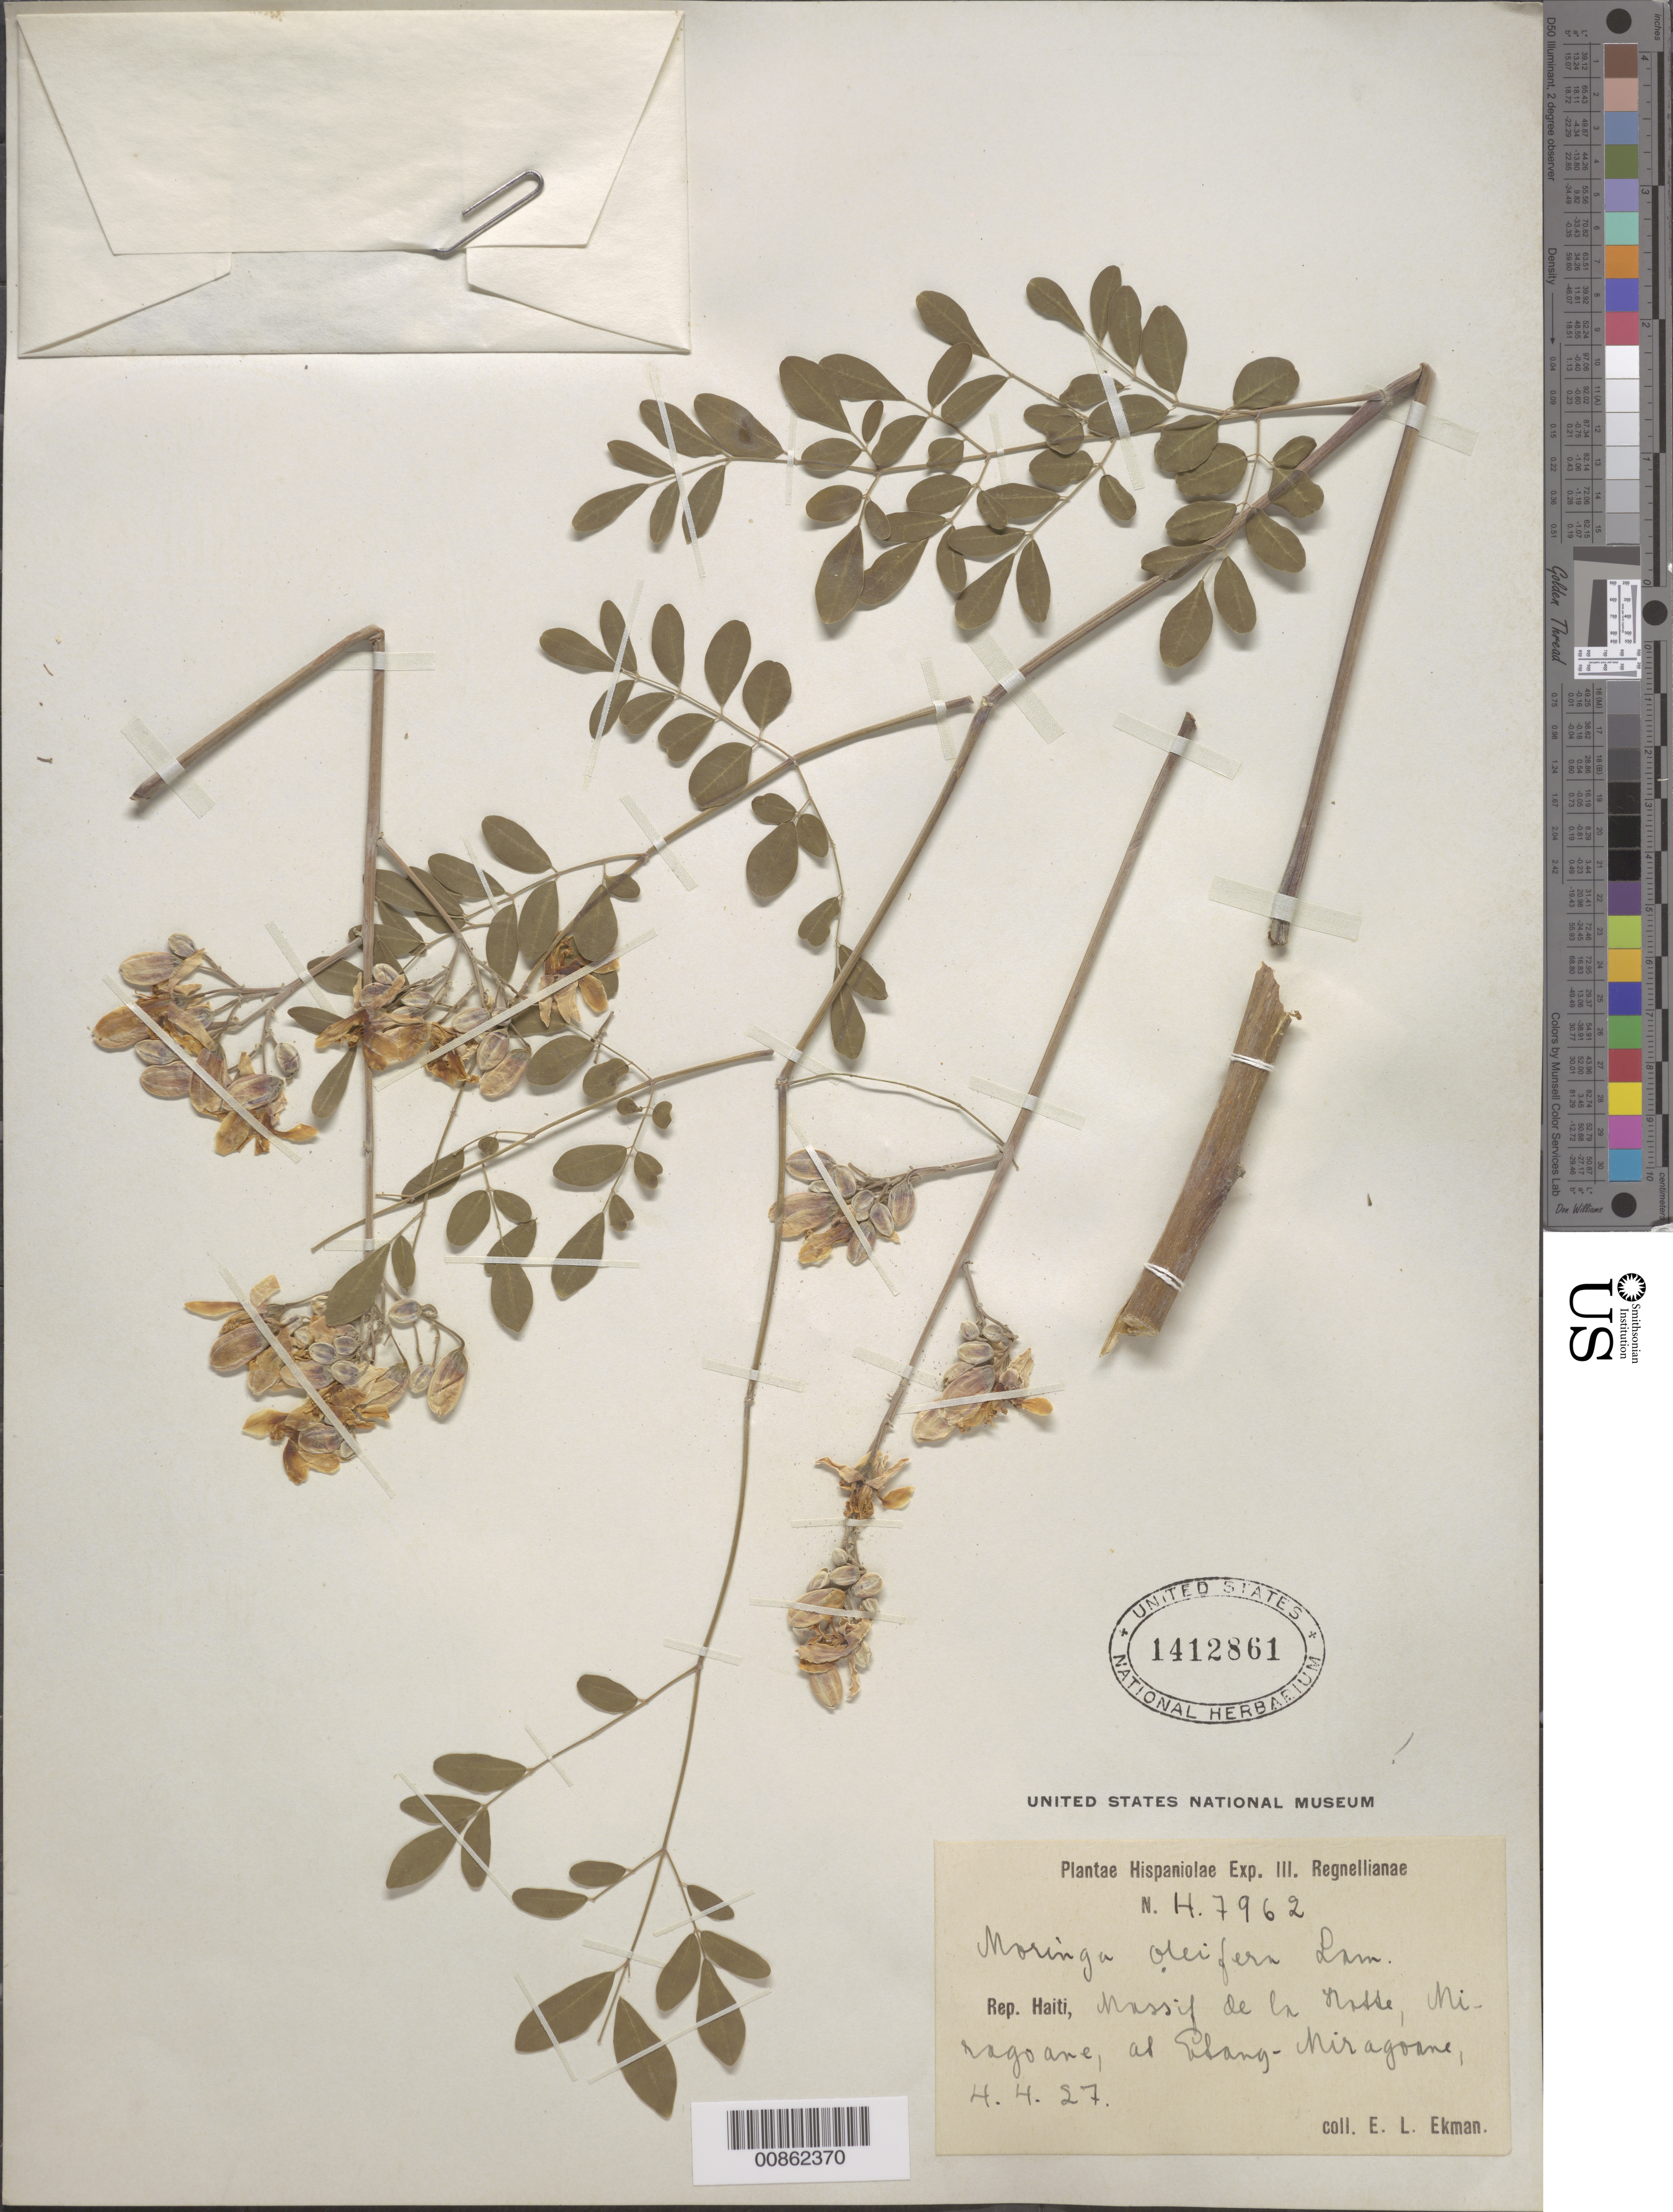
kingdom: Plantae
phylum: Tracheophyta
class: Magnoliopsida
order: Brassicales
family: Moringaceae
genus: Moringa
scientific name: Moringa oleifera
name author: Lam.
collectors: E. L. Ekman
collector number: H 7962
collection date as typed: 04 Apr 1927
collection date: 1927-04-04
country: Haiti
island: Hispaniola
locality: Massif de la Hotte, Miragoane, at Etang-Miragoane.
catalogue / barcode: US 1412861